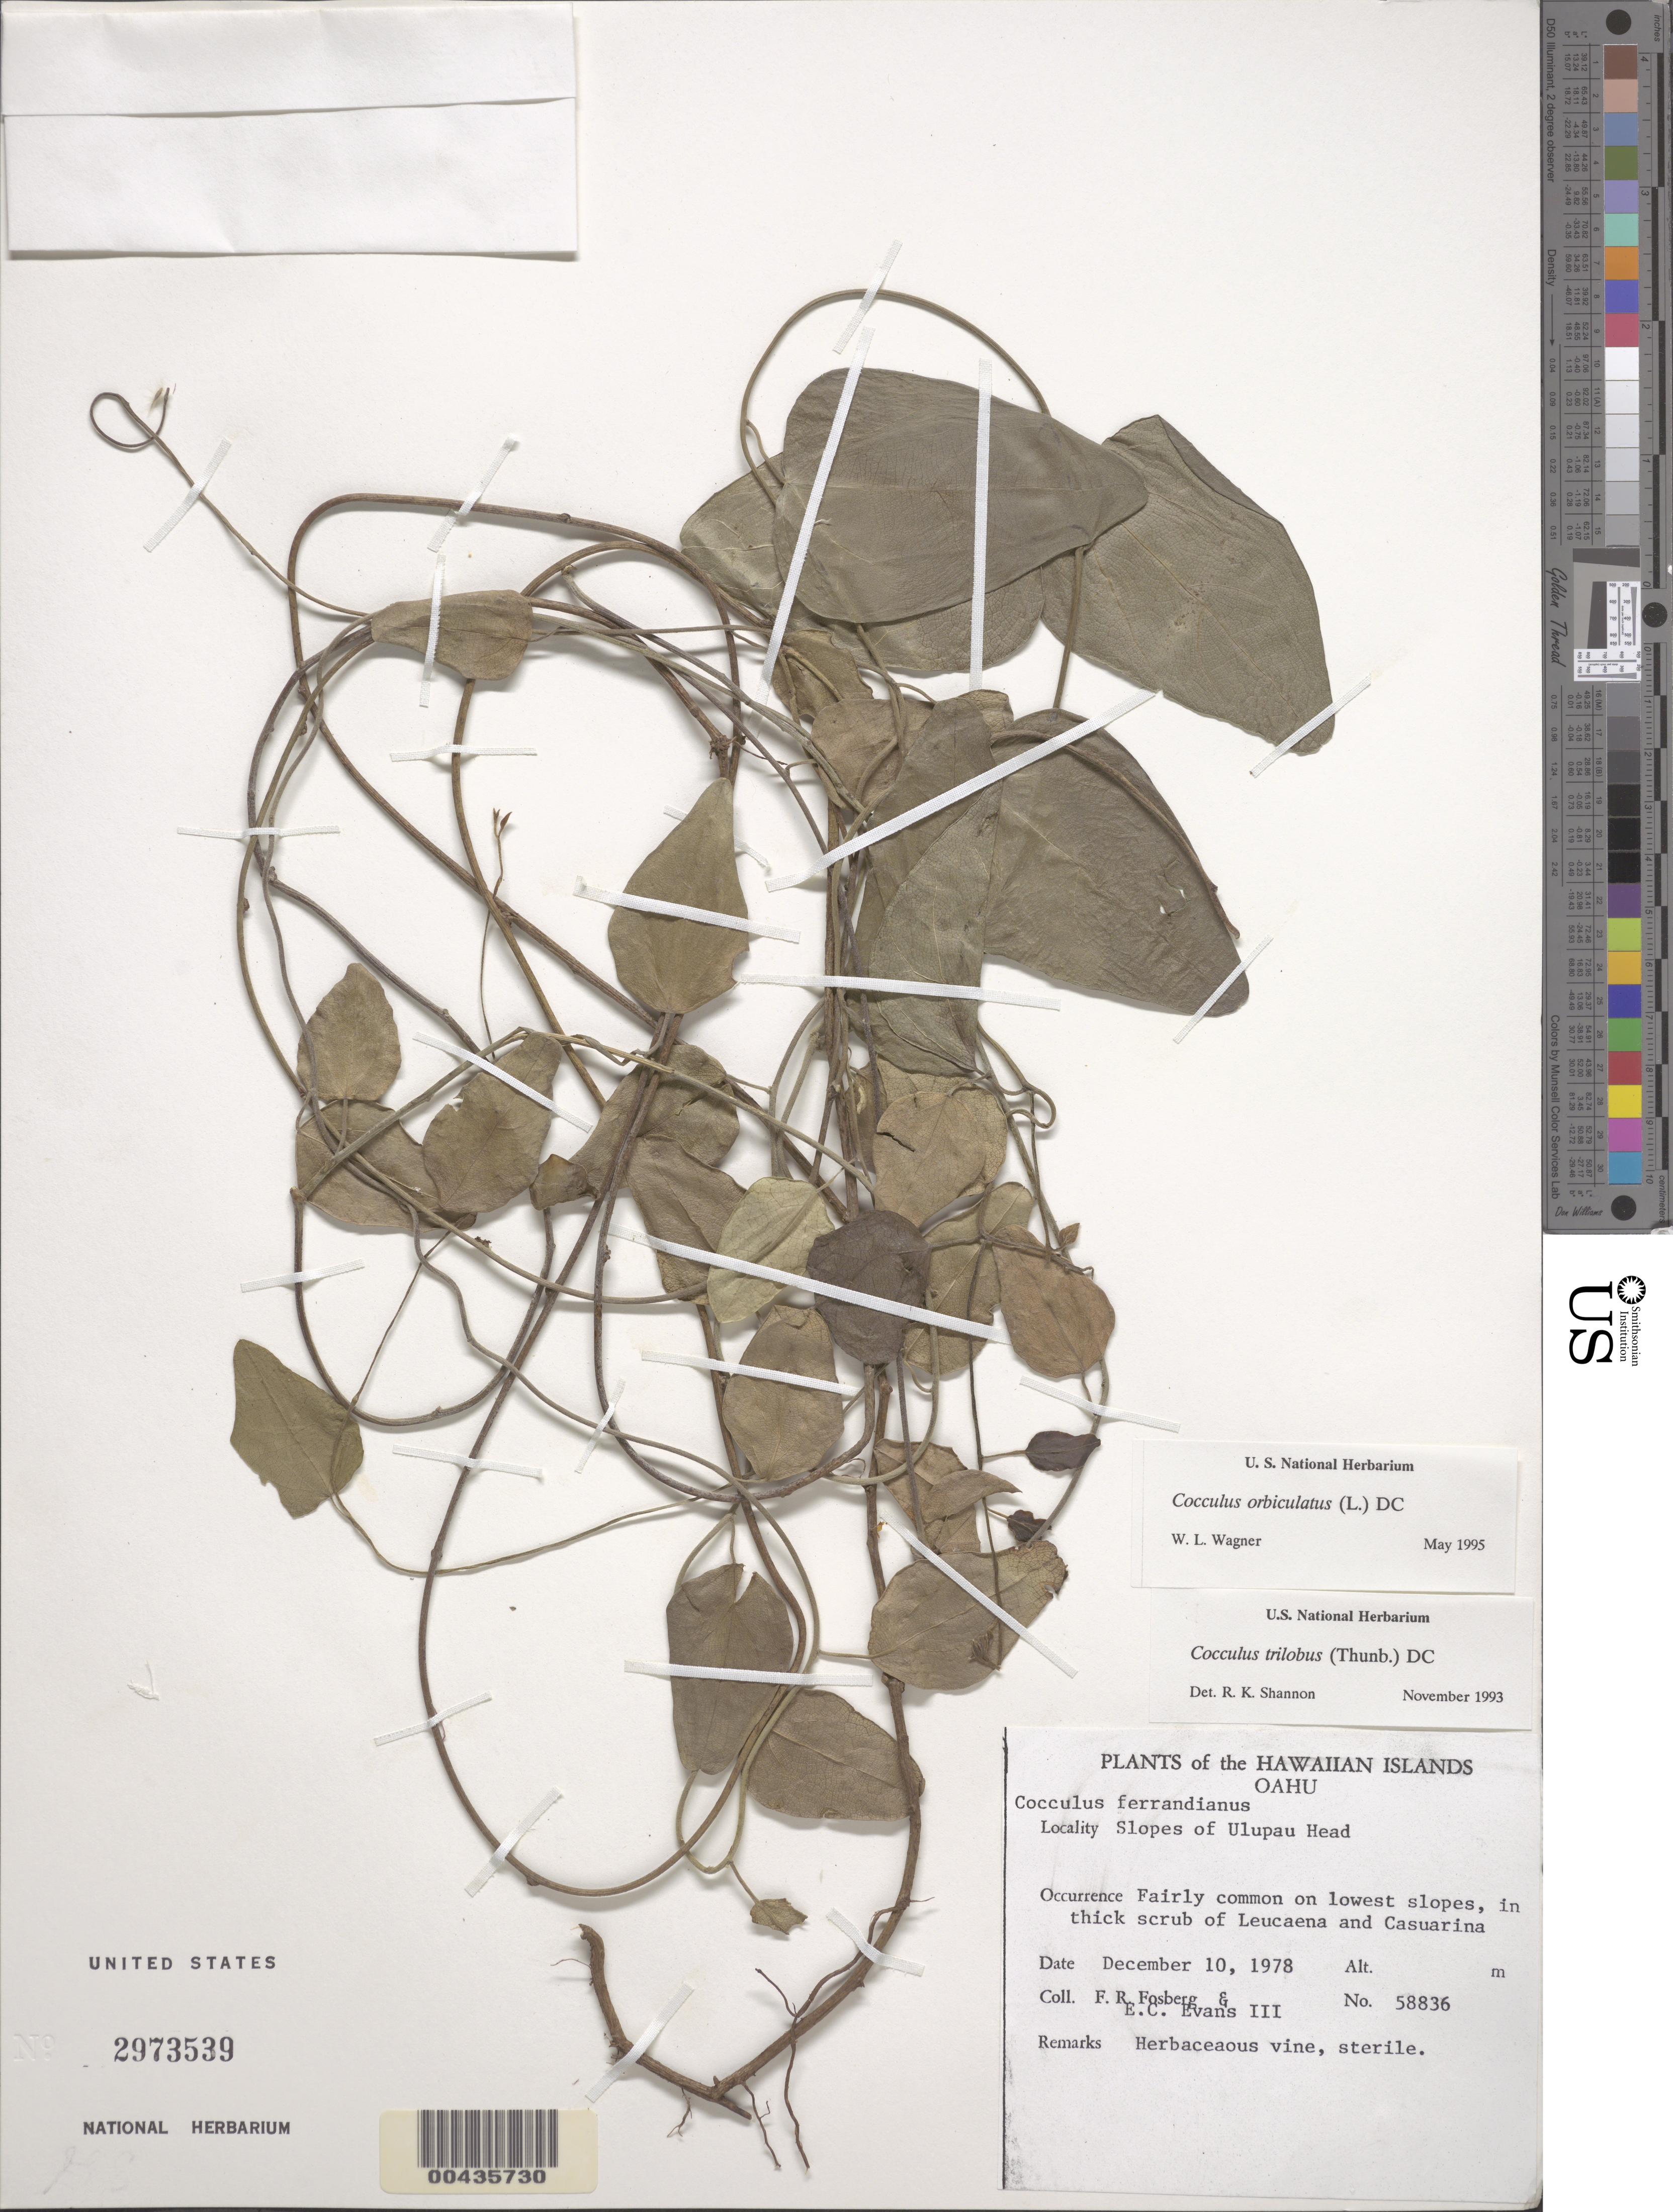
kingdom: Plantae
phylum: Tracheophyta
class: Magnoliopsida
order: Ranunculales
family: Menispermaceae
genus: Cocculus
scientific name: Cocculus orbiculatus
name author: (L.) DC.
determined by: Wagner, W. L., (BOT), Smithsonian Institution - National Museum of Natural History (UNITED STATES)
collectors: F. R. Fosberg & E. C. Evans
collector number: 58836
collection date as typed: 10 Dec 1978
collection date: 1978-12-10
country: United States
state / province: Hawaii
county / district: Honolulu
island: Oahu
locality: Slopes of Ulupau Head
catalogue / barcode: US 2973539